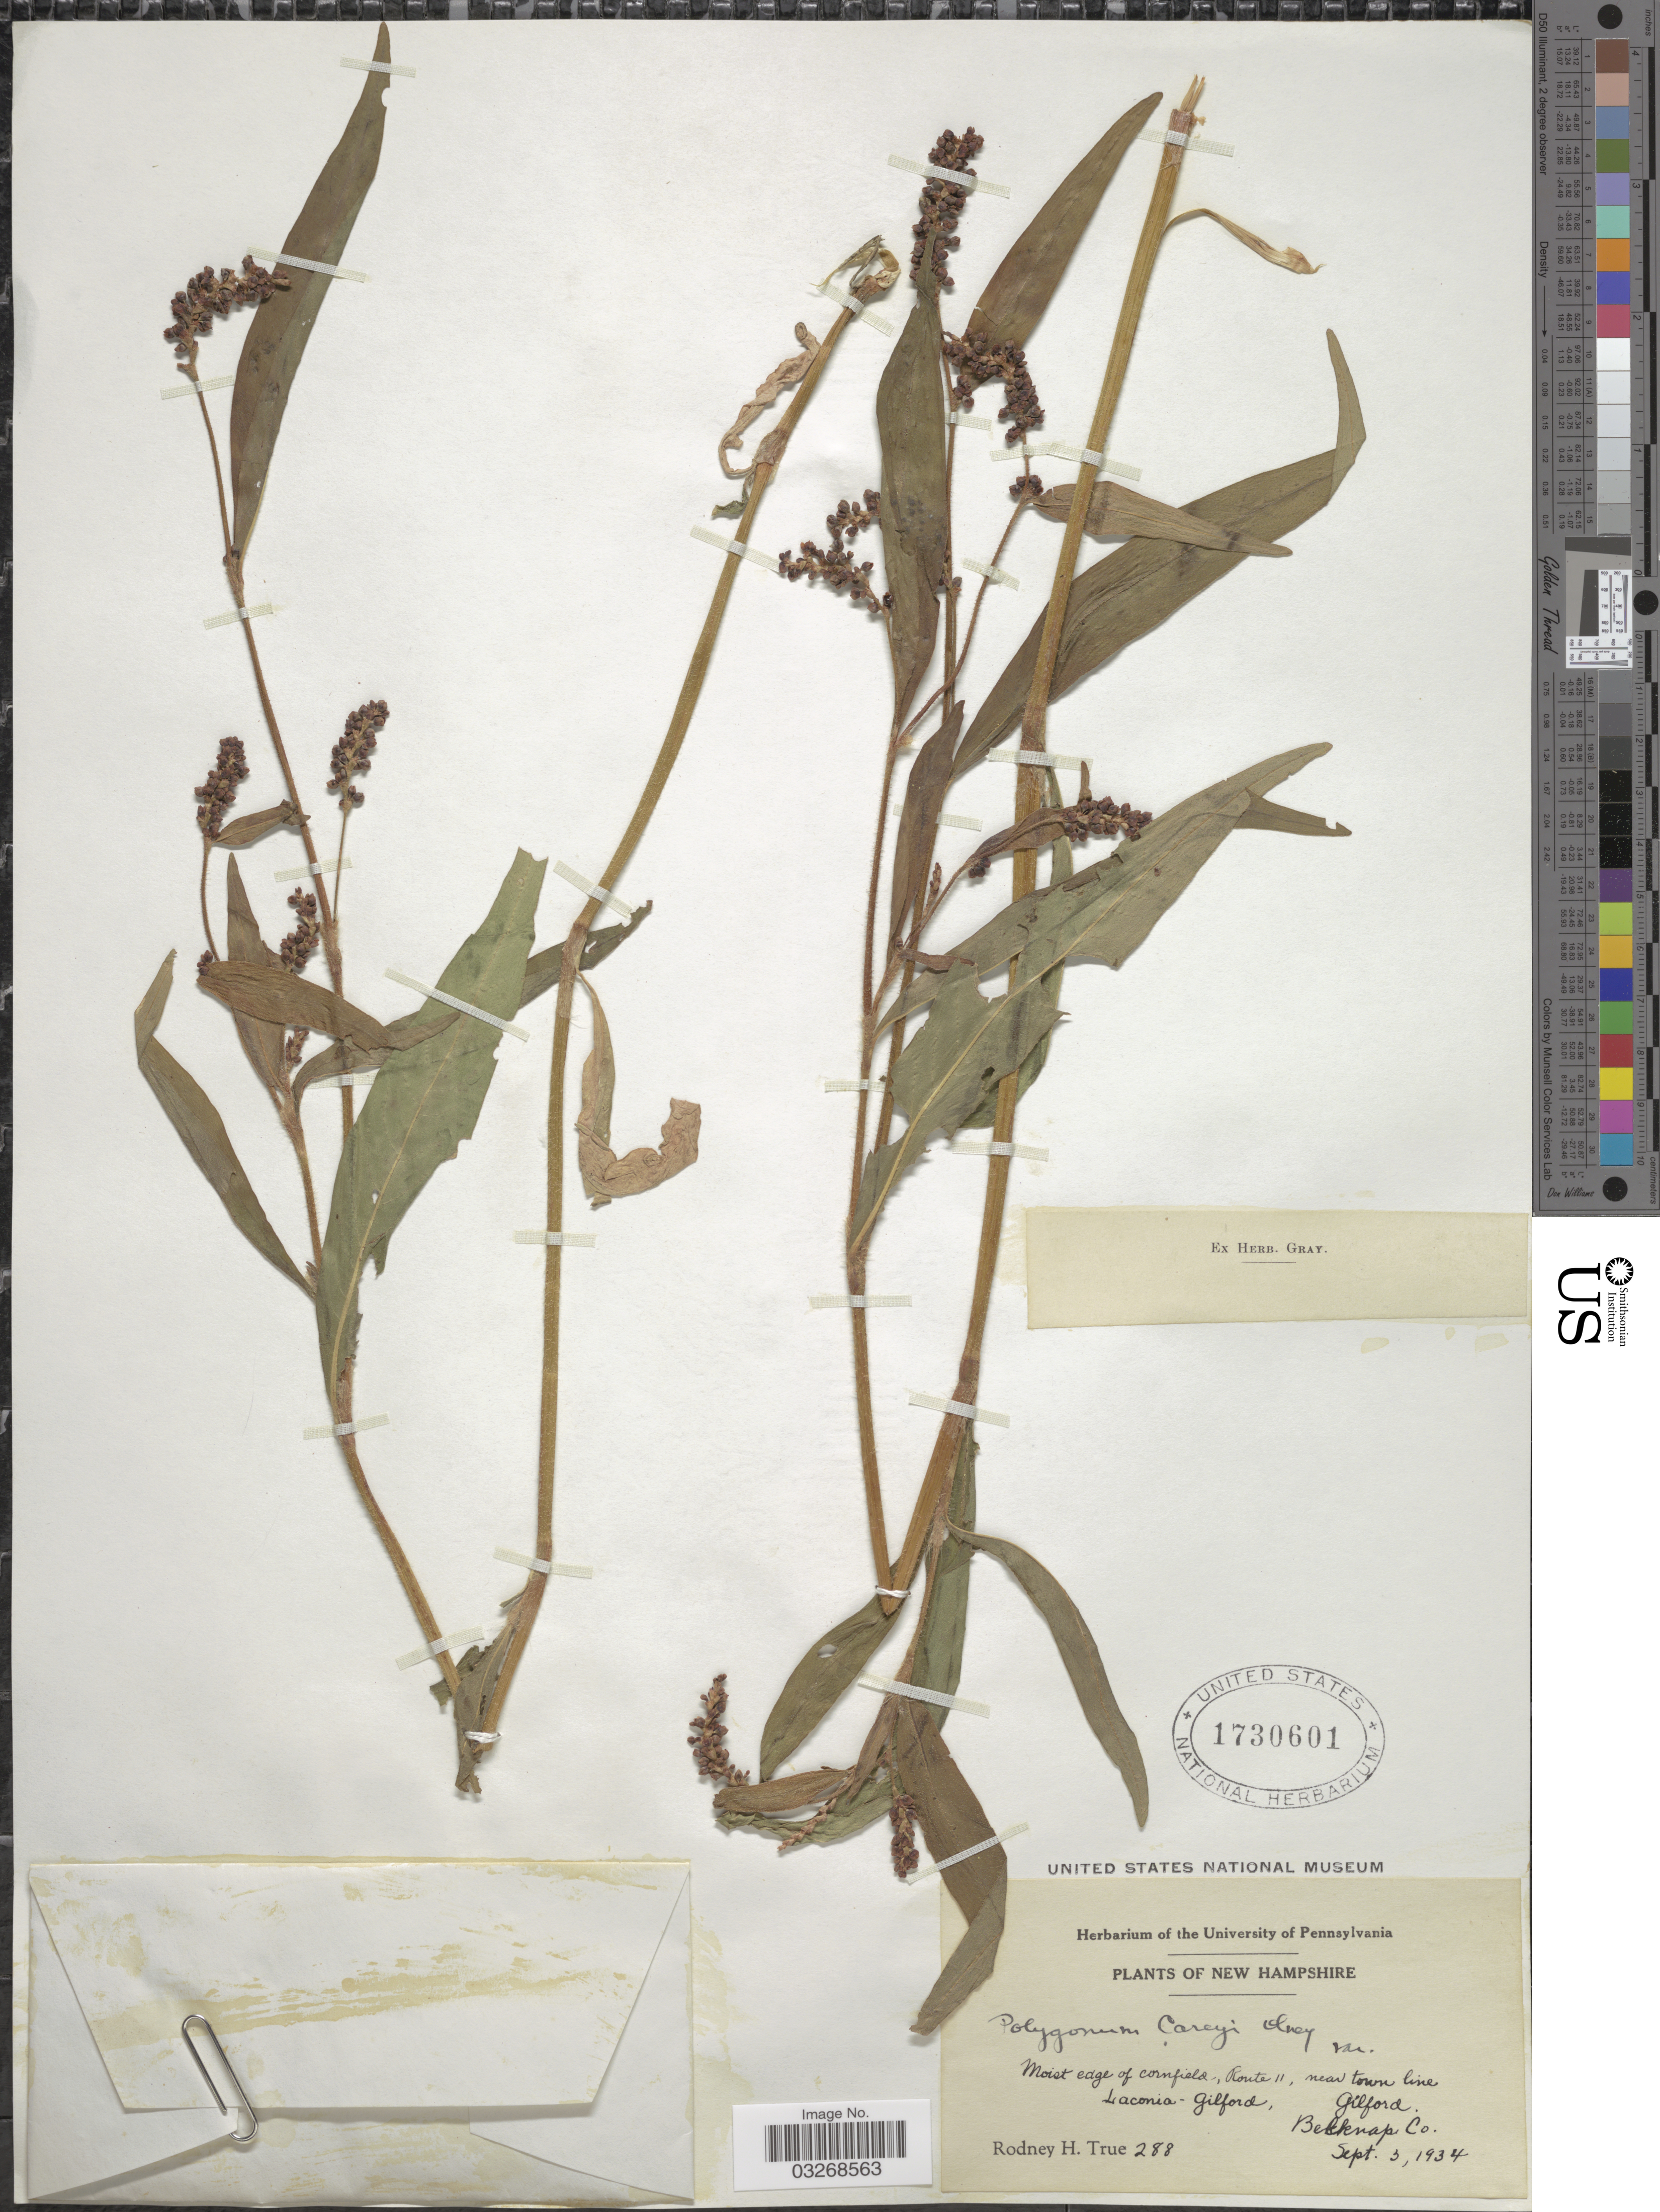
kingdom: Plantae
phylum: Tracheophyta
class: Magnoliopsida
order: Caryophyllales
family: Polygonaceae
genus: Persicaria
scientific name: Persicaria careyi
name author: (Olney) Greene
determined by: Atha, D. E.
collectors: R. H. True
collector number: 288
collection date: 1934-09-03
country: United States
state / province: New Hampshire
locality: Moist edge of cornfield, Route 11, near town line Laconia - Gilford, Gilford. Belknap Co.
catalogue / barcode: US 1730601